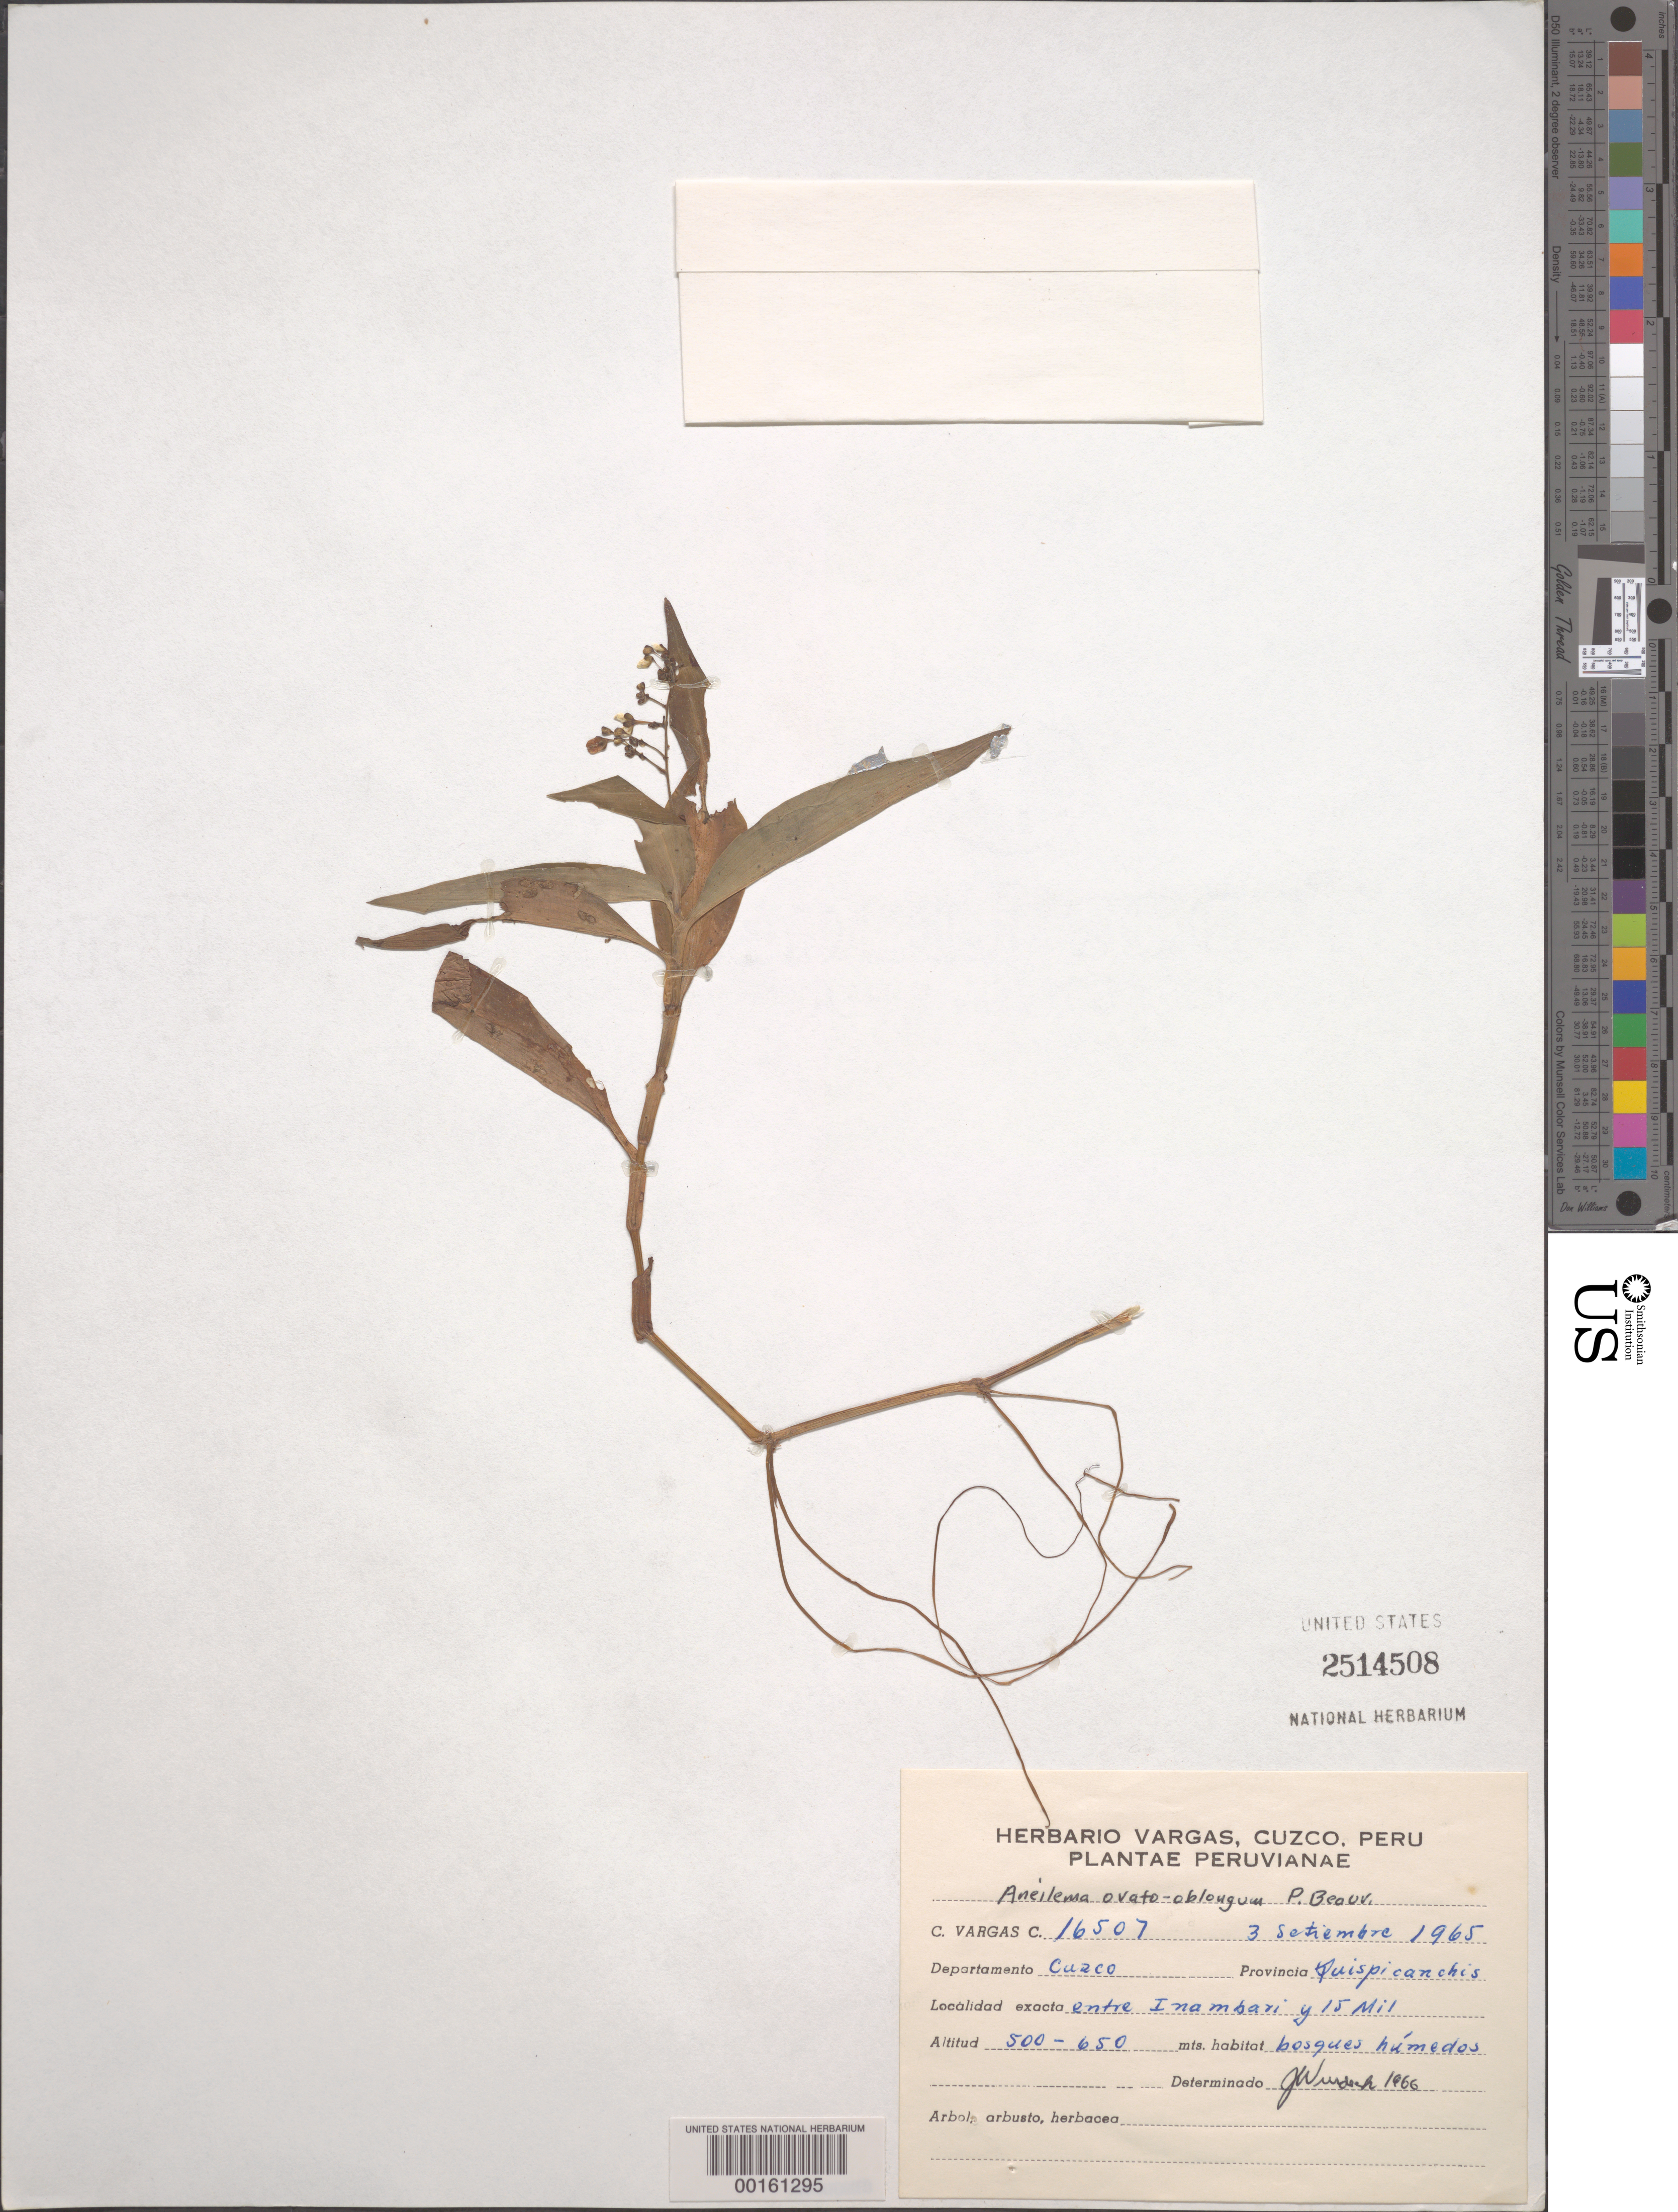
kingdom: Plantae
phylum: Tracheophyta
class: Liliopsida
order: Commelinales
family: Commelinaceae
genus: Aneilema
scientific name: Aneilema umbrosum subsp. ovato-oblongum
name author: (P. Beauv.) J.K. Morton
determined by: Murdock, J. W.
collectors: C. Vargas Calderón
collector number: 16507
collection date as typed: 03 Sep 1965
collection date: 1965-09-03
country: Peru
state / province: Cusco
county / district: Quispicanchis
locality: Inambari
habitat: Moist forest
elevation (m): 500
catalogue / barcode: US 2514508